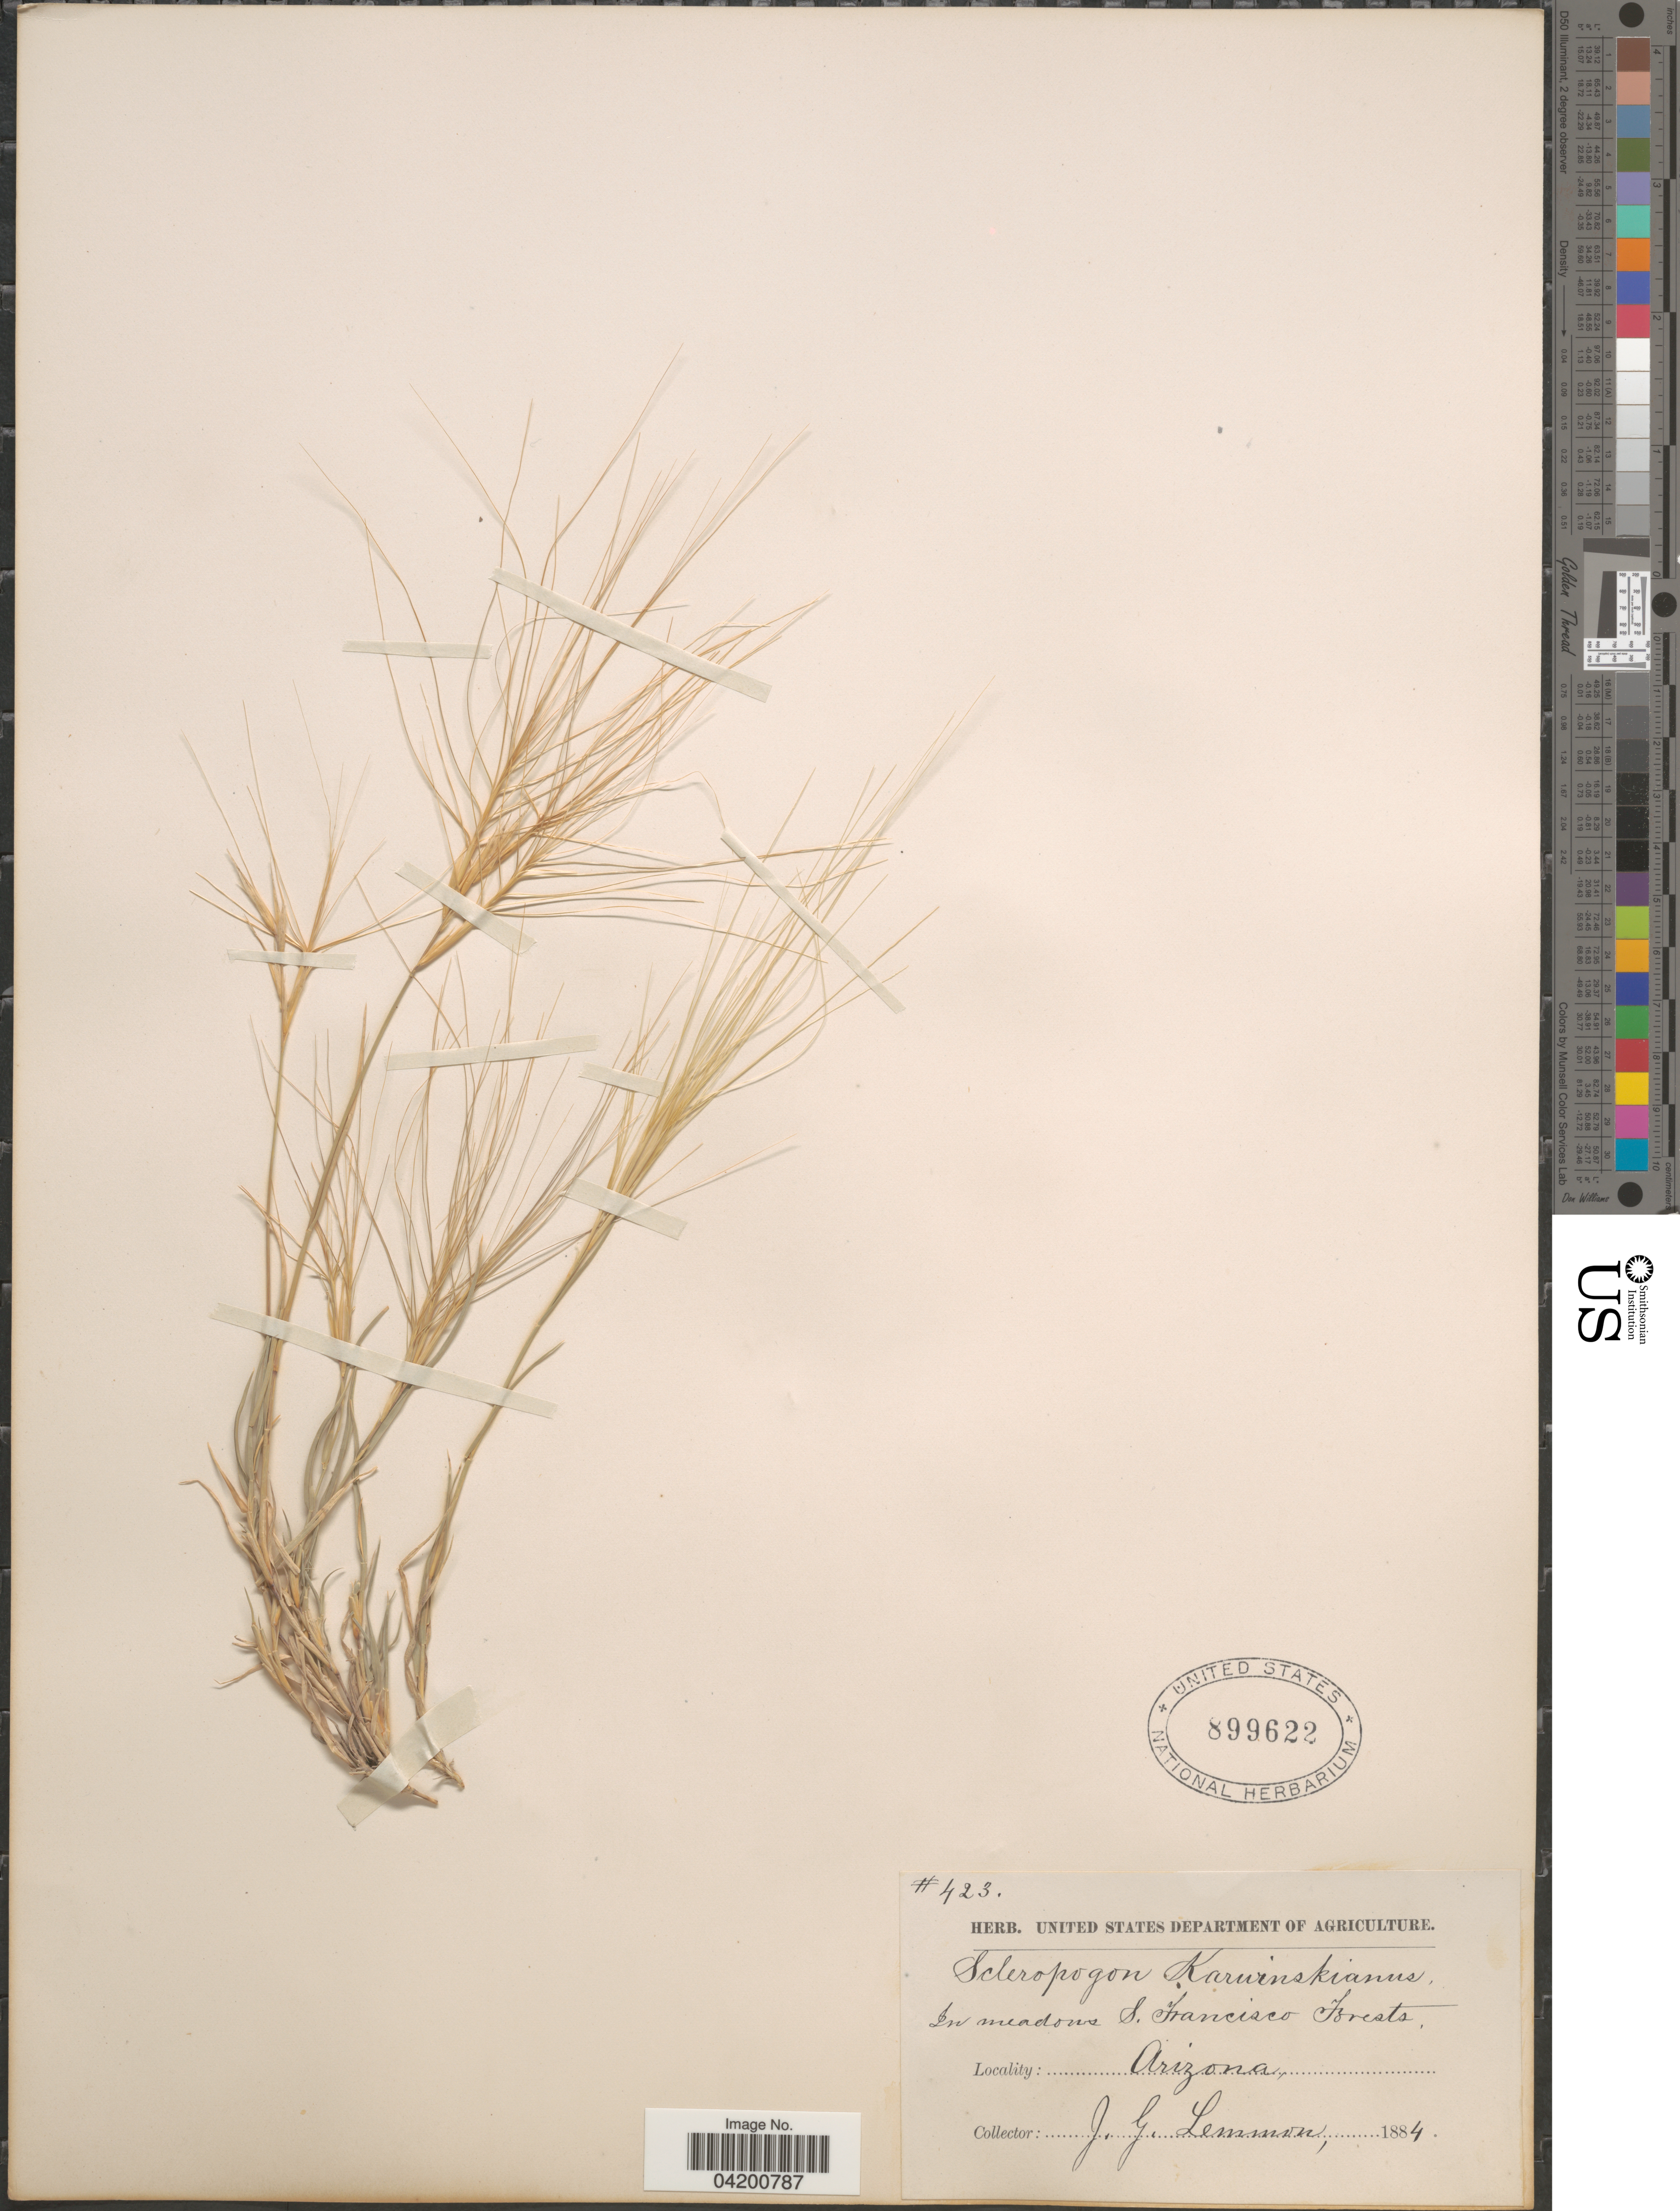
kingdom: Plantae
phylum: Tracheophyta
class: Liliopsida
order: Poales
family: Poaceae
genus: Scleropogon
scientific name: Scleropogon brevifolius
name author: Phil.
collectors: J. Lemmon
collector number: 423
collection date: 1884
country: United States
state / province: Arizona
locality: In meadows S. Francisco Forests.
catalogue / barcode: US 899622